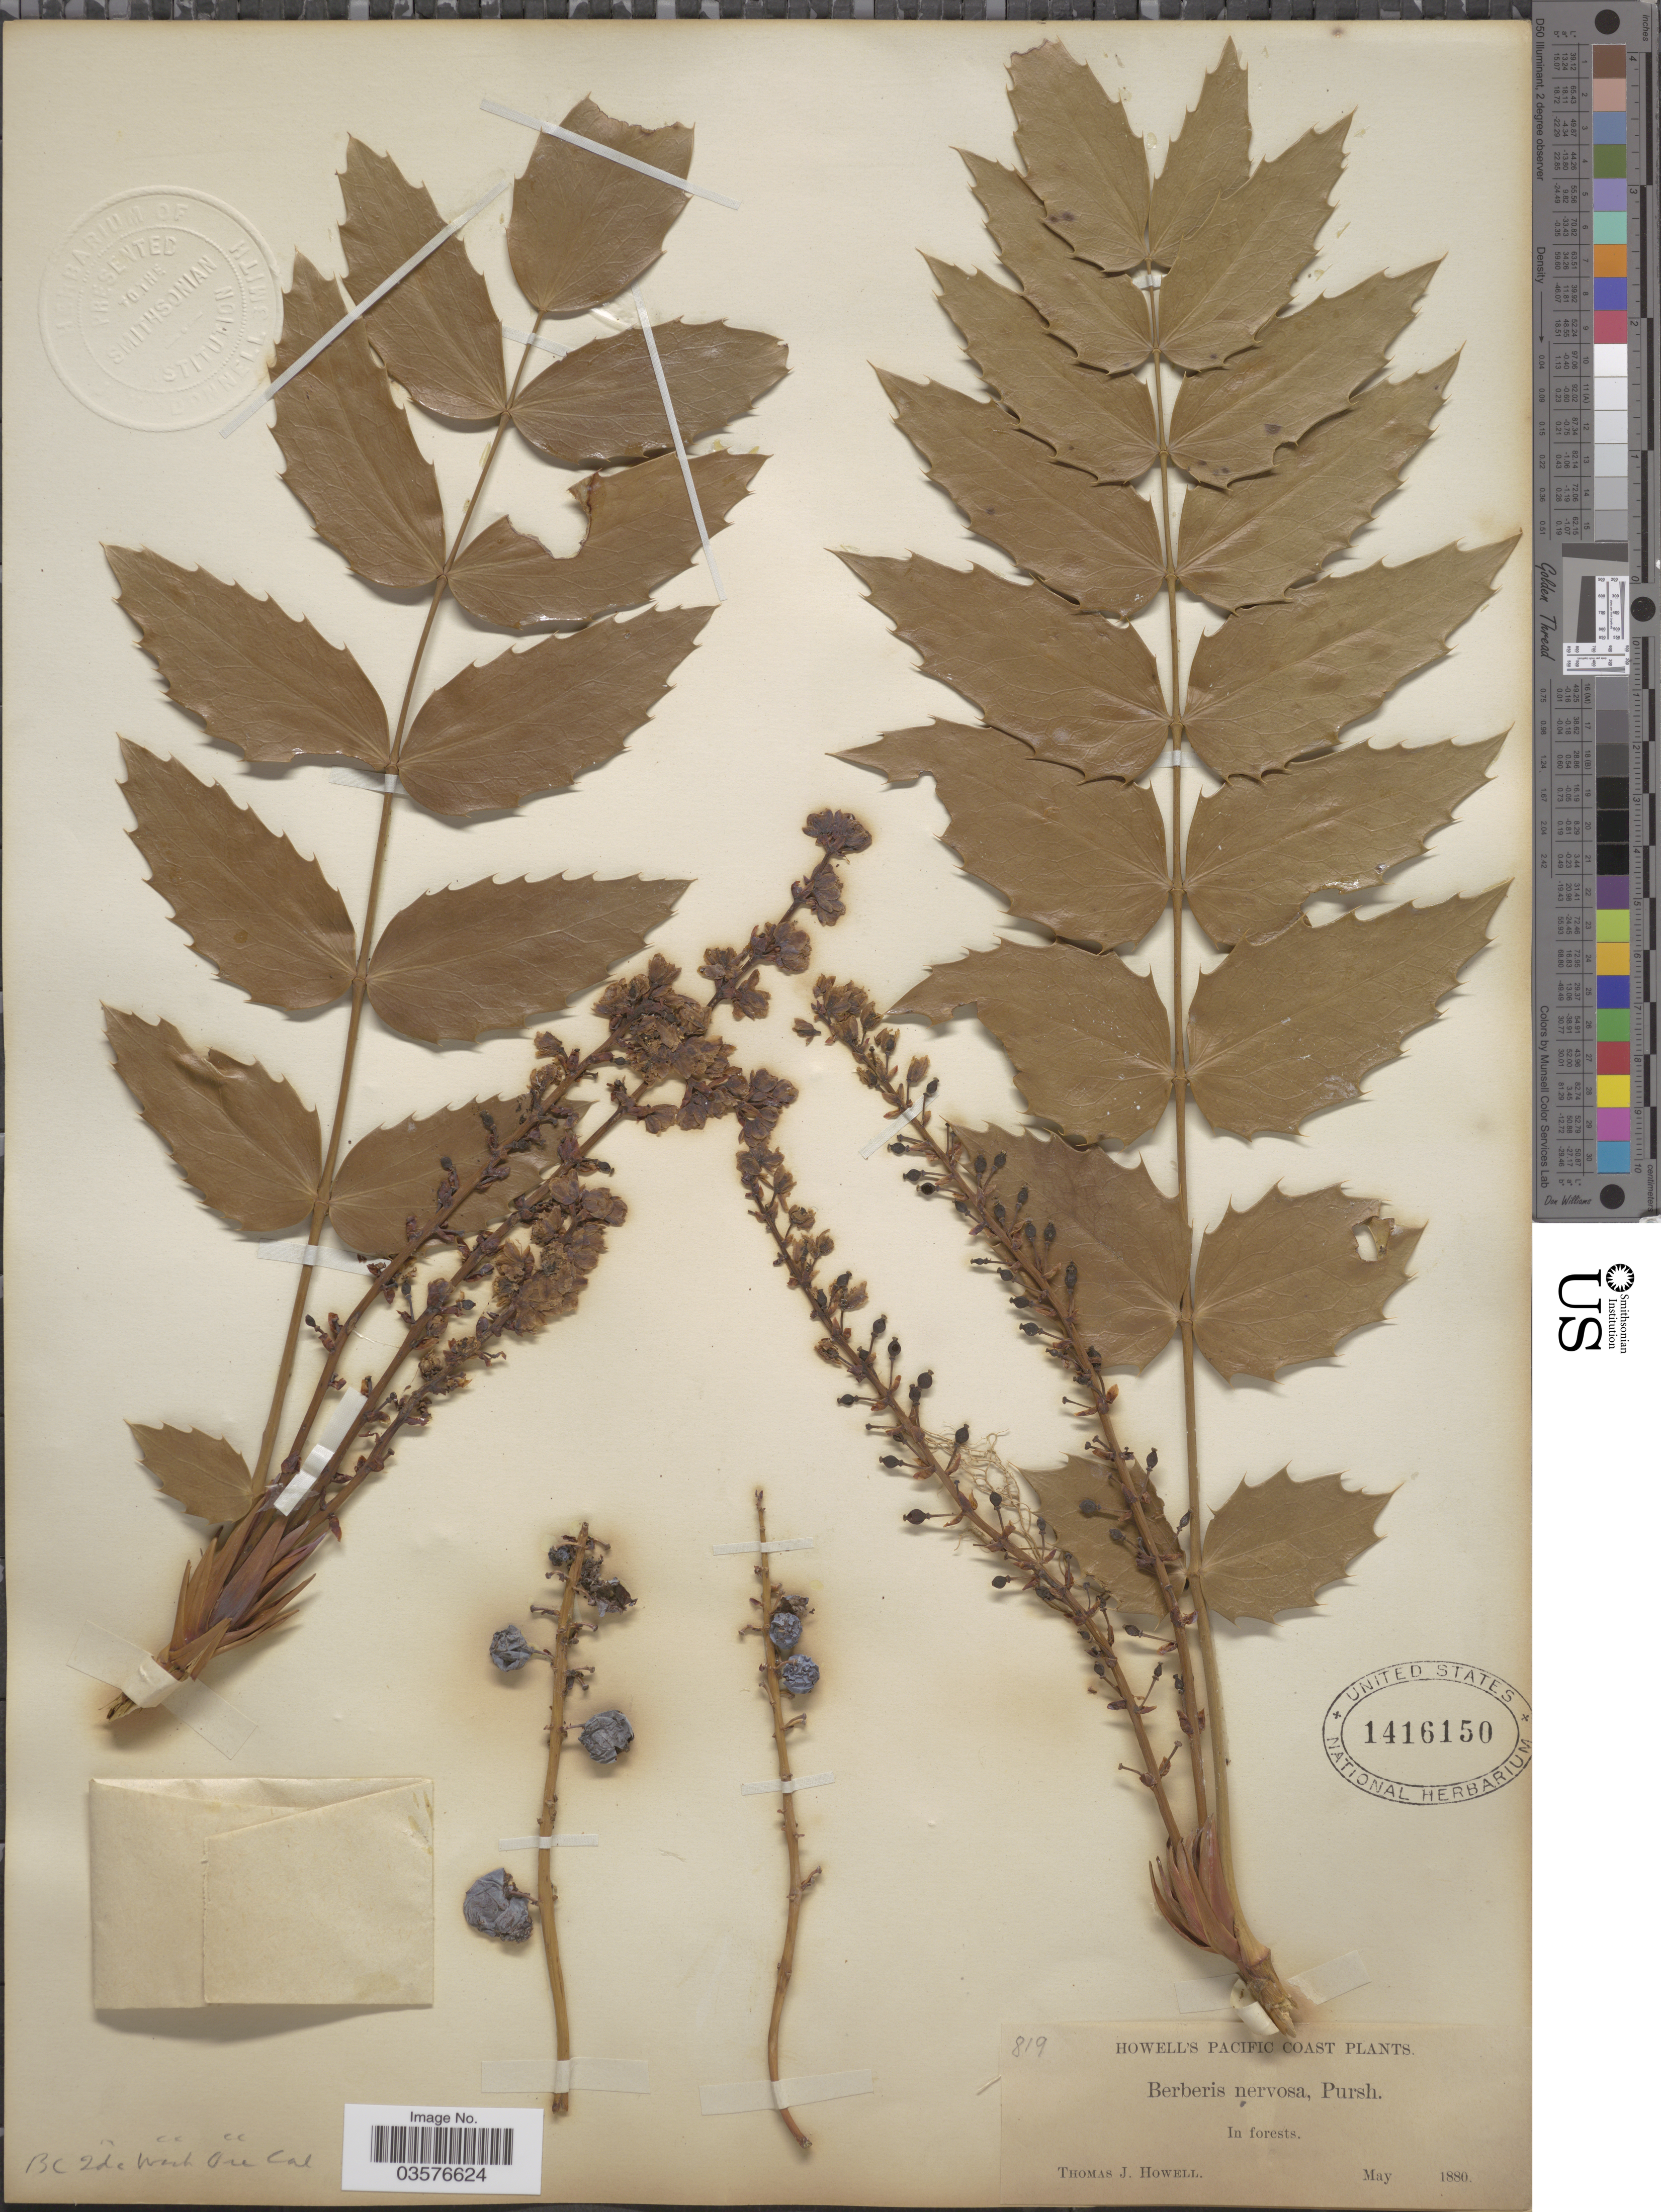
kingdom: Plantae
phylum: Tracheophyta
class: Magnoliopsida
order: Ranunculales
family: Berberidaceae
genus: Mahonia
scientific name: Mahonia nervosa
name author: (Pursh) Nutt.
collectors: T. J. Howell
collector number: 819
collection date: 1880-05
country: United States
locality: Pacific Coast. In forests.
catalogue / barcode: US 1416150